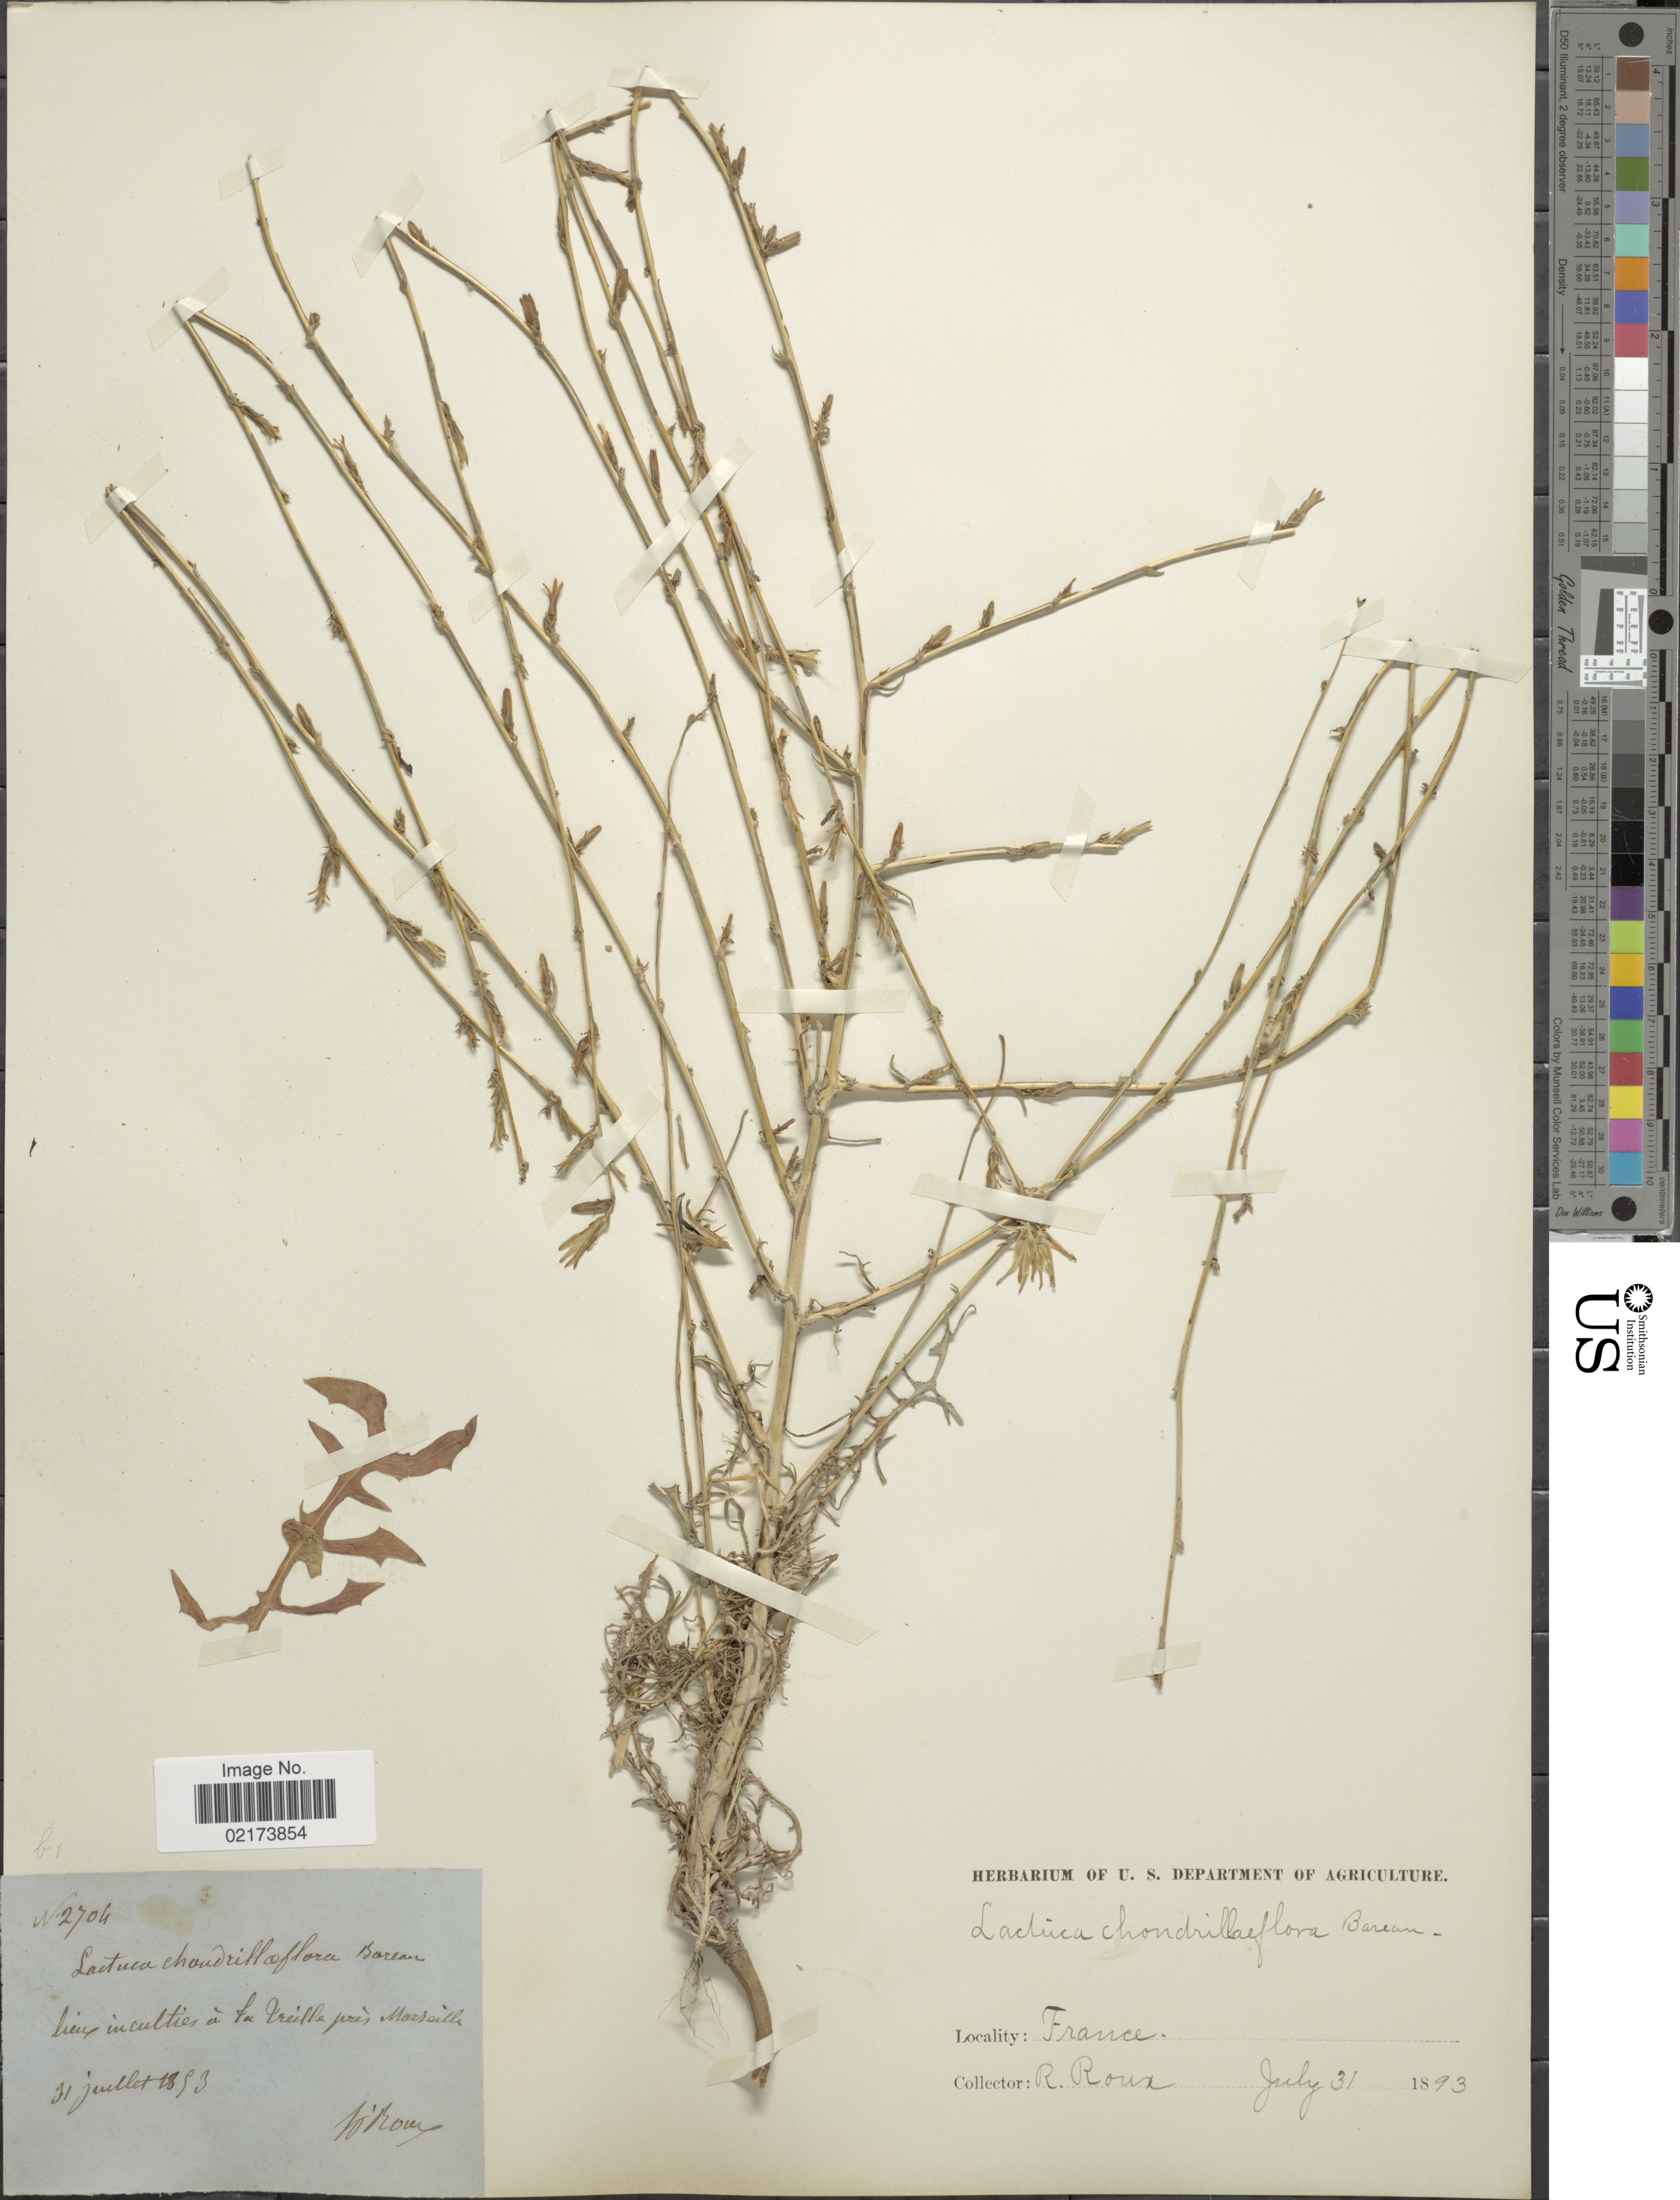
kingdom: Plantae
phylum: Tracheophyta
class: Magnoliopsida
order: Asterales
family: Asteraceae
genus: Lactuca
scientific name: Lactuca viminea subsp. chondrilliflora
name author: (Boreau) St.-Lag.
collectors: R. Roux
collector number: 2704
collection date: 1893-07-31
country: France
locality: Treille pres Marsoille [interpreted]